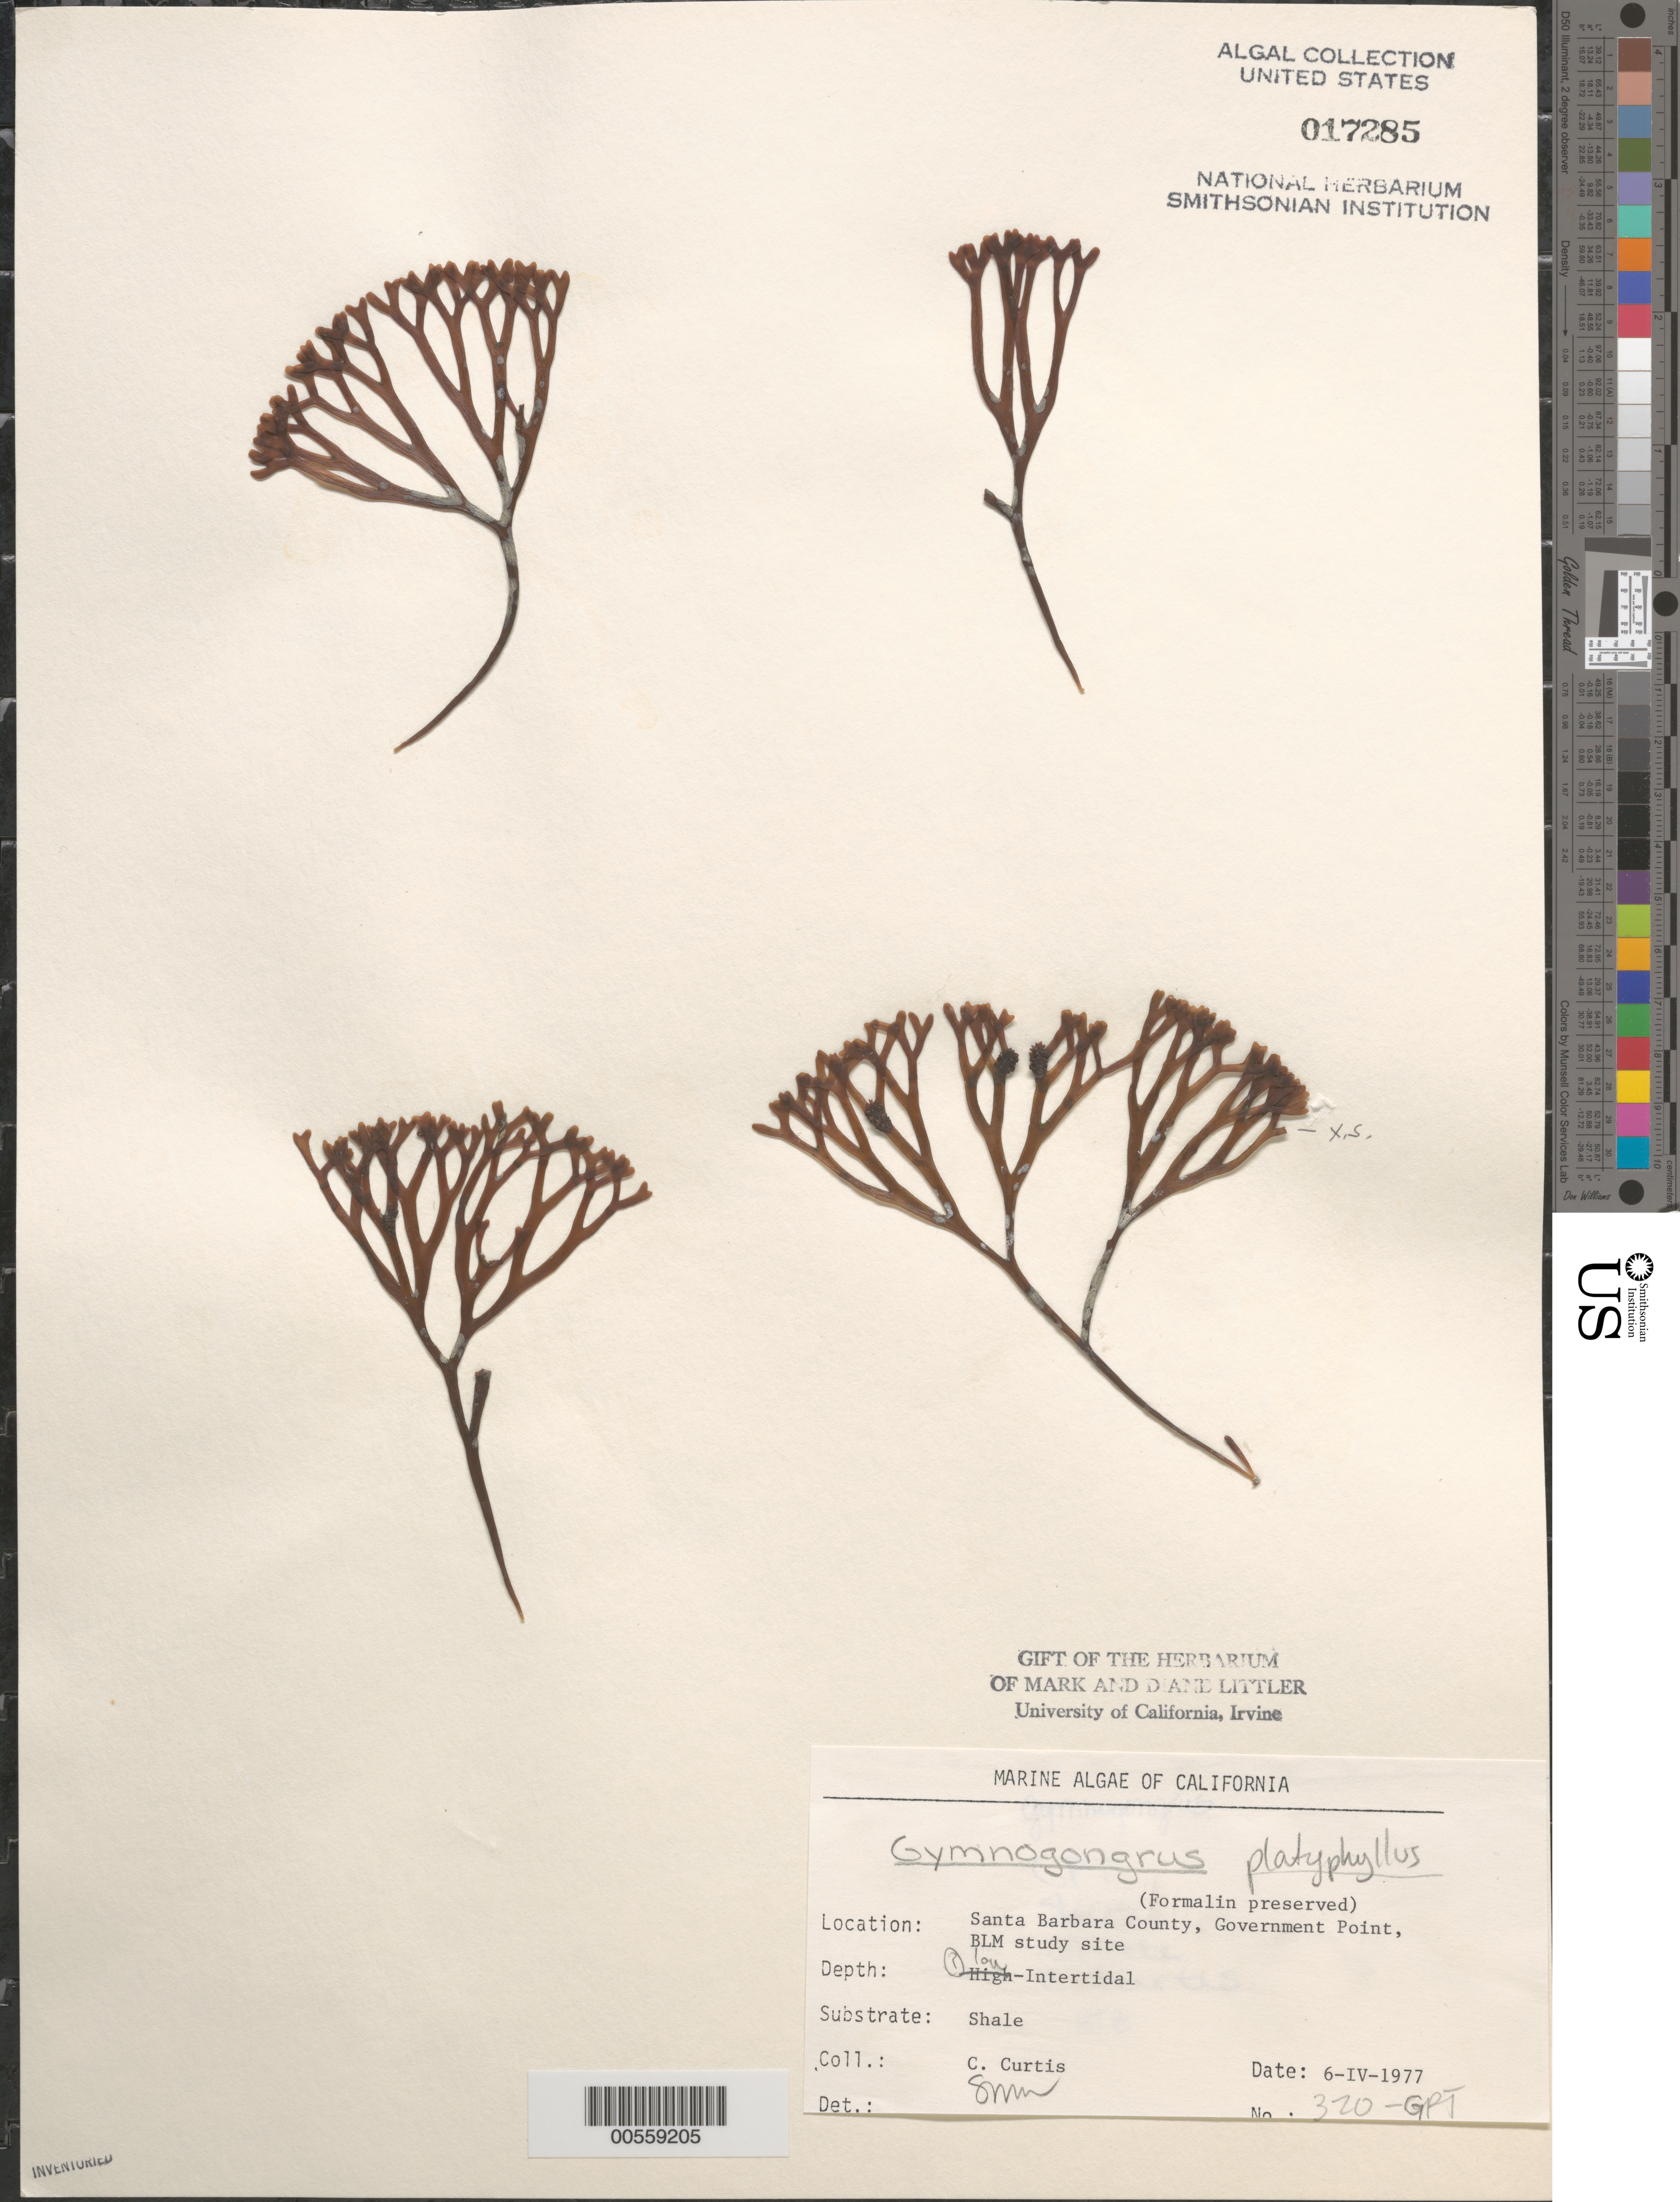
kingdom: Plantae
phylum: Rhodophyta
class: Florideophyceae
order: Gigartinales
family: Phyllophoraceae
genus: Gymnogongrus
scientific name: Gymnogongrus platyphyllus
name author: N.L. Gardner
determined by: Murray, S. N.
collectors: C. Curtis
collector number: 320-gpt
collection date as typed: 06 Apr 1977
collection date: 1977-04-06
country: United States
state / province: California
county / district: Santa Barbara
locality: Government Point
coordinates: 34 26'31"N, 120 24'06"W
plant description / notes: BLM-SOCALBIGHT Rocky Intertidal Survey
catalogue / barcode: US 17285